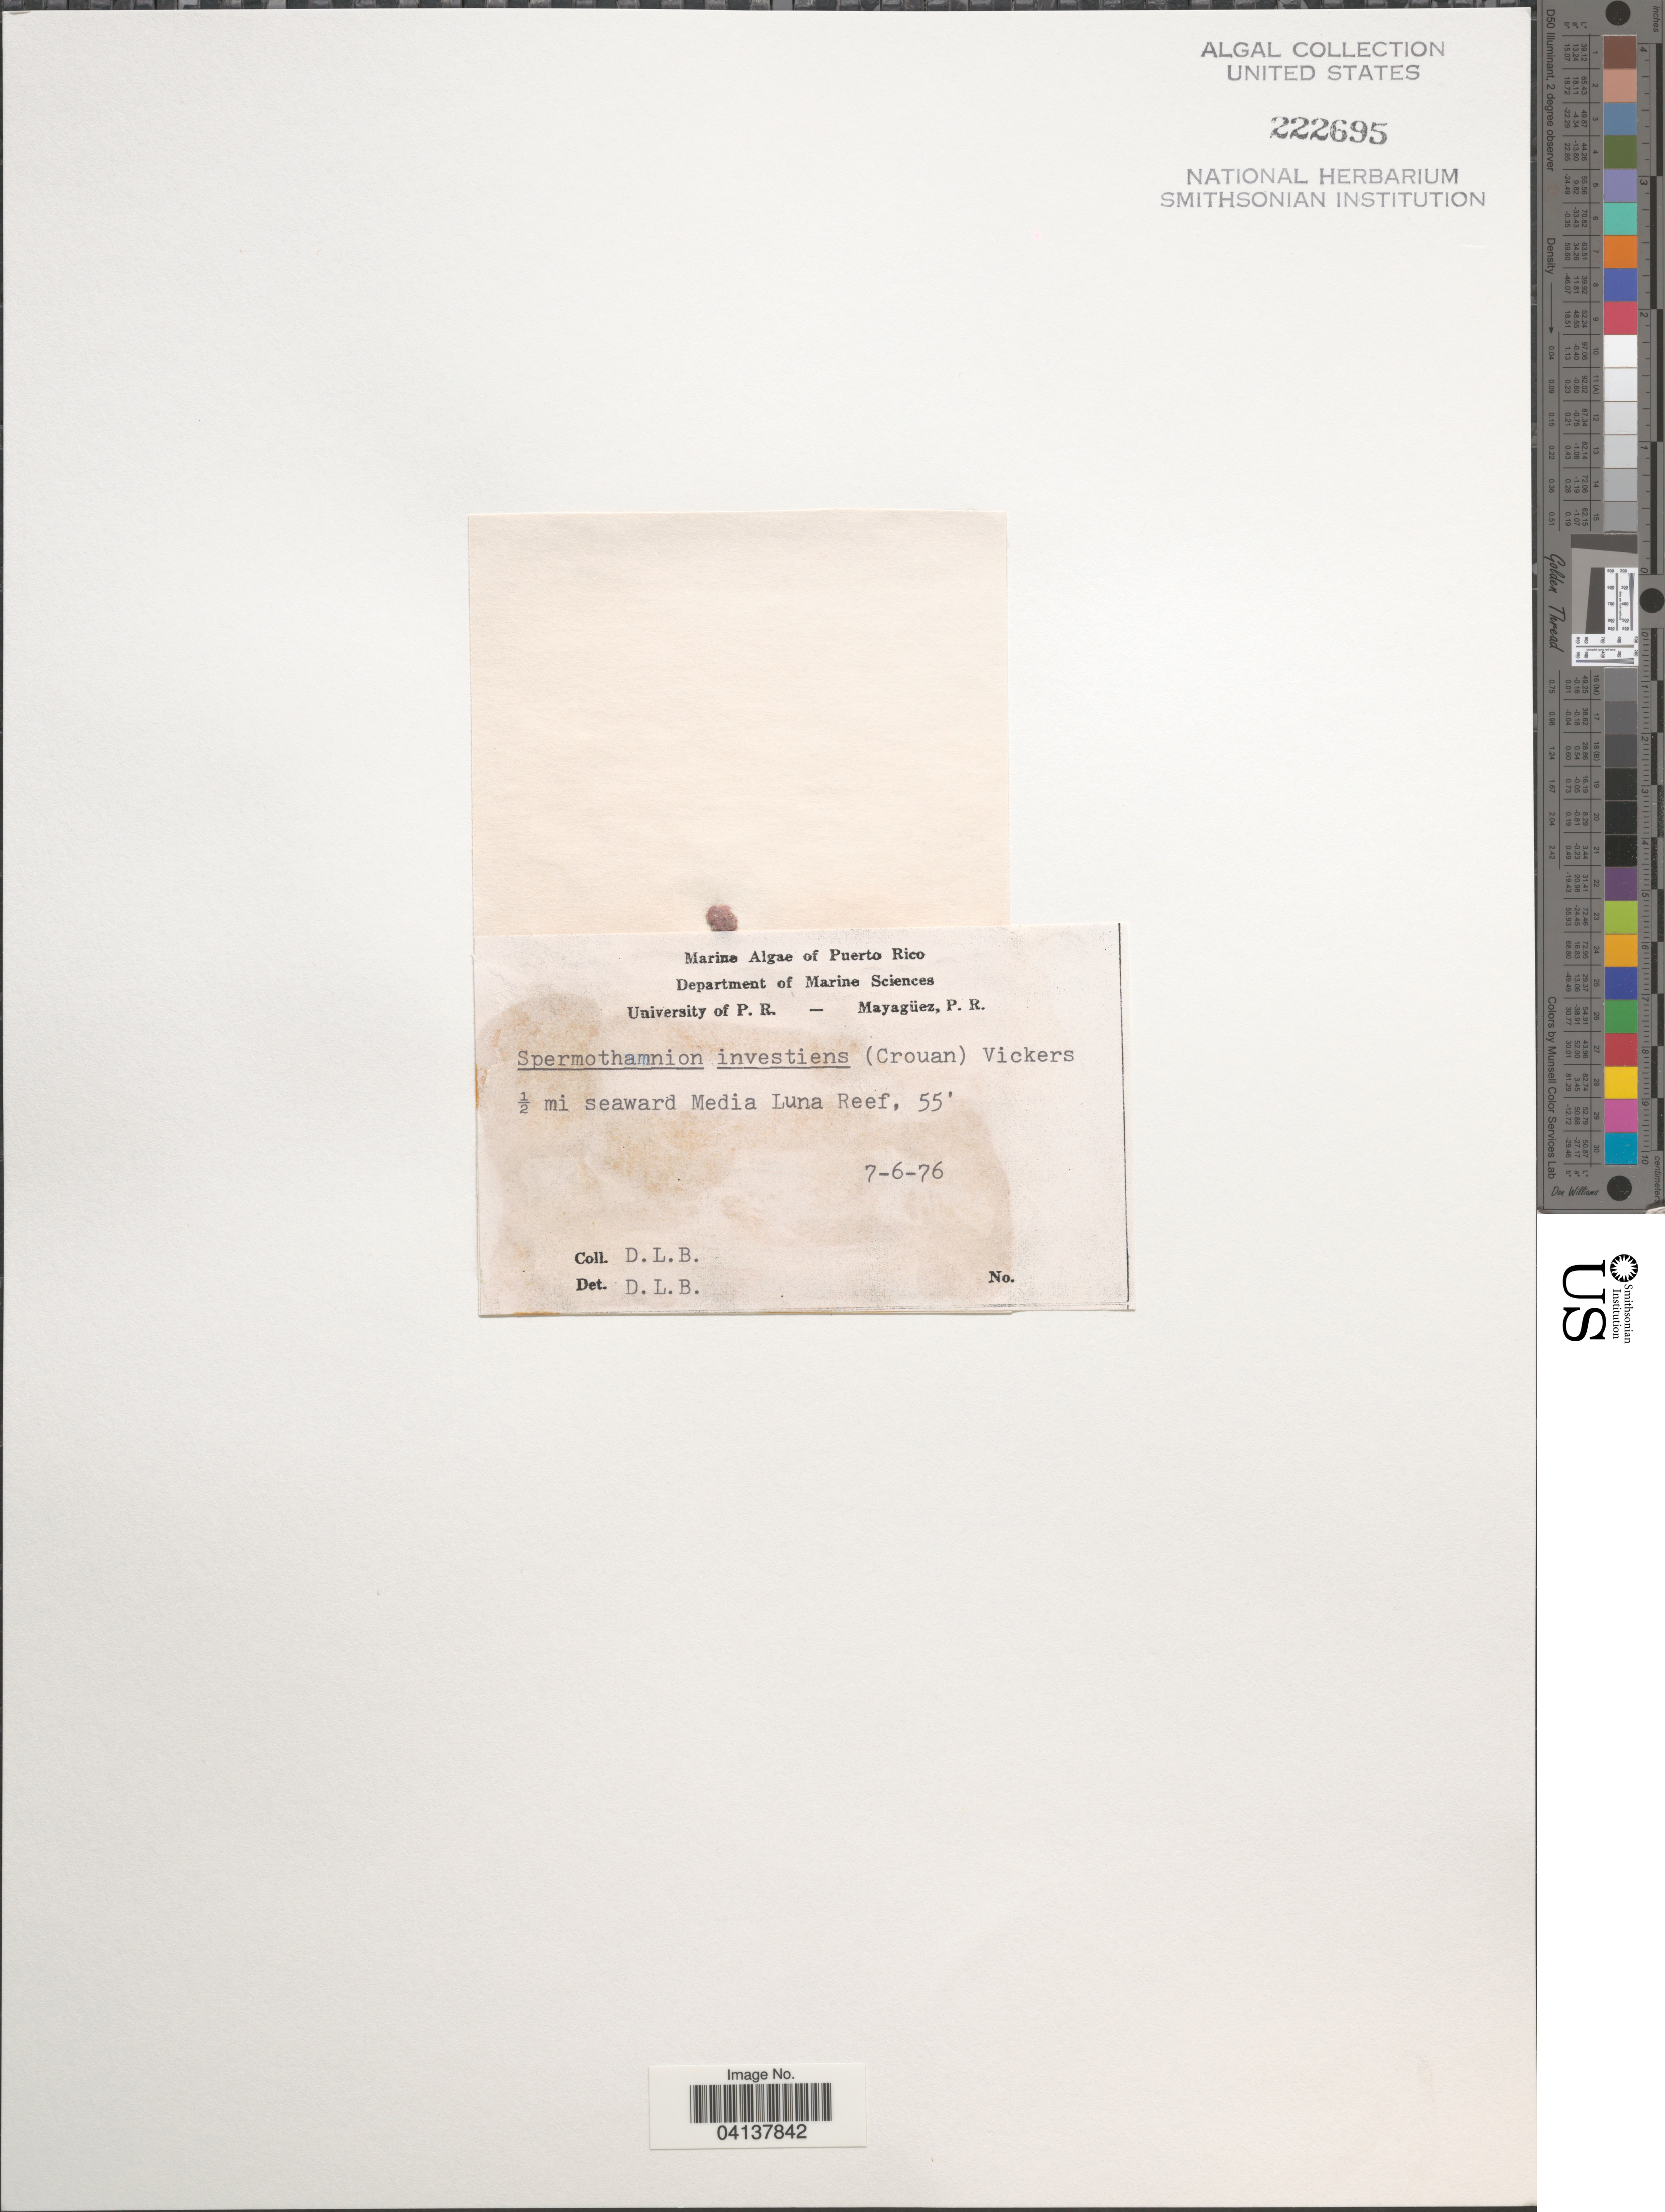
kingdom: Plantae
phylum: Rhodophyta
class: Florideophyceae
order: Ceramiales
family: Wrangeliaceae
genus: Spermothamnion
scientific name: Spermothamnion investiens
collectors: D. L. B.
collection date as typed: Transcribed d/m/y: 7/6/76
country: Puerto Rico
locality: ½ mi seaward Media Luna Reef.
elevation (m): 17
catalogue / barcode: US 222695